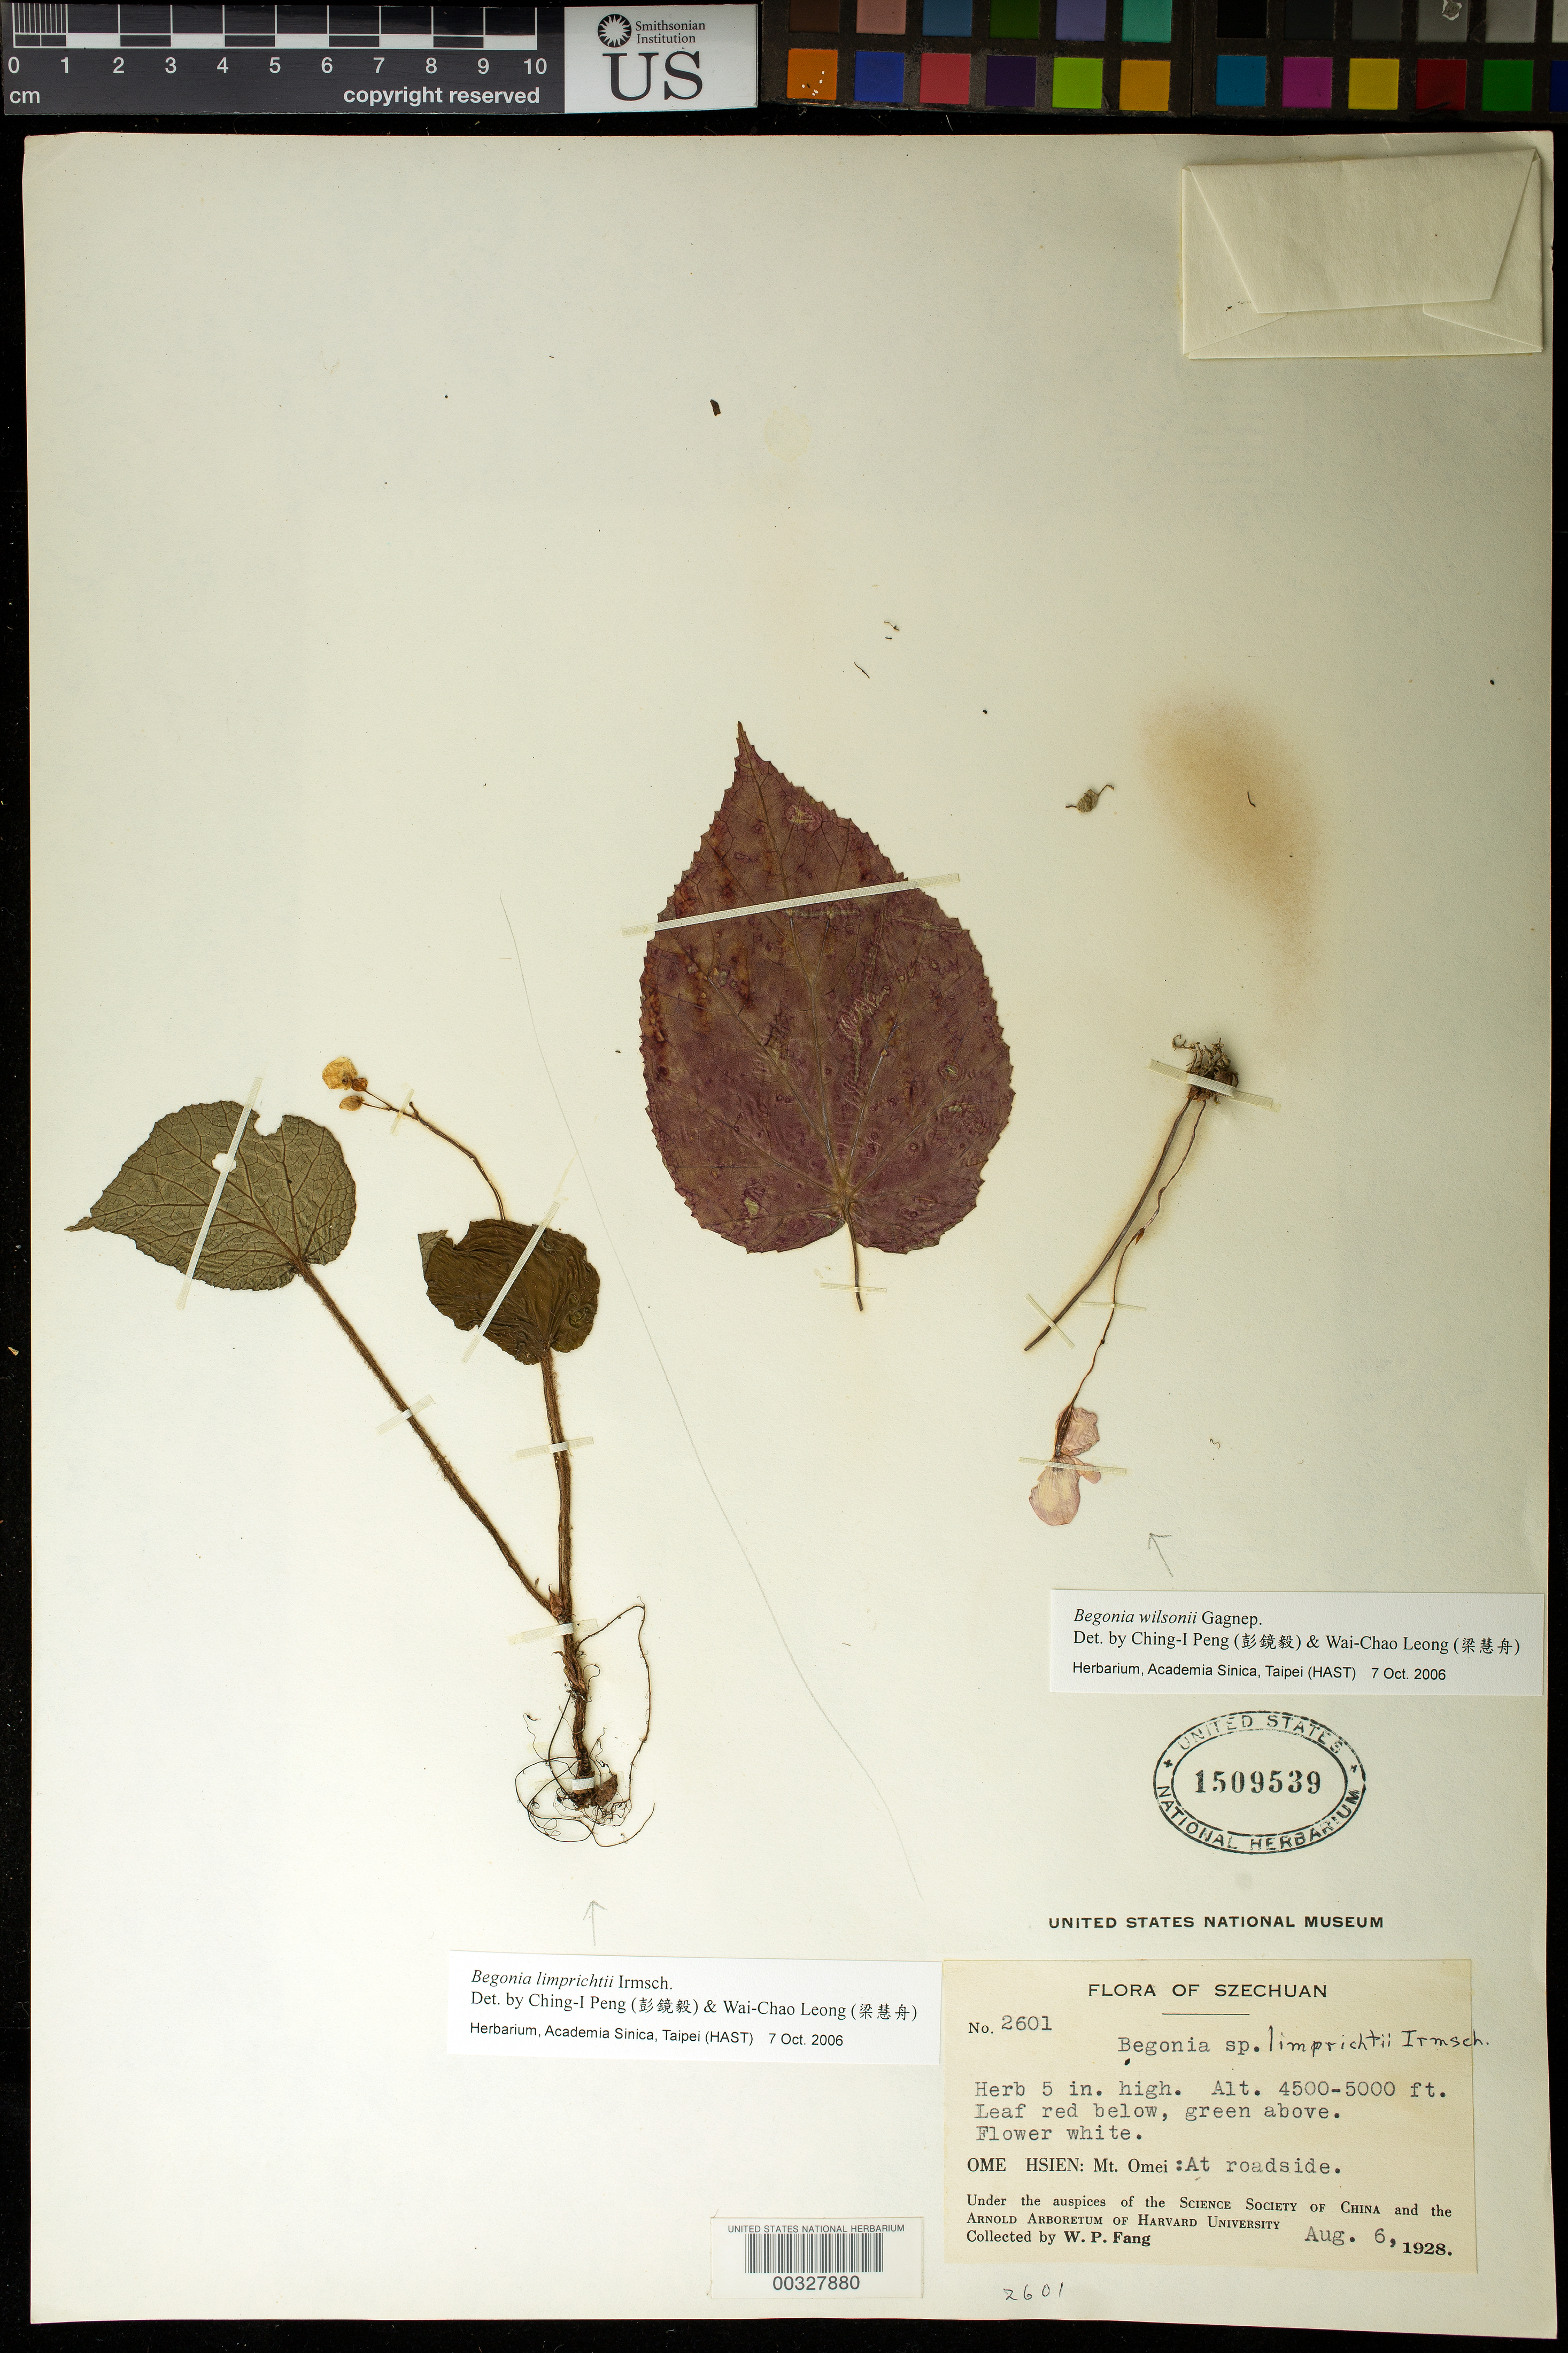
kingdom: Plantae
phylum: Tracheophyta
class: Magnoliopsida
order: Cucurbitales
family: Begoniaceae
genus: Begonia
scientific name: Begonia limprichtii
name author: Irmsch.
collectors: W. P. Fang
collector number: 2601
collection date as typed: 06 Aug 1928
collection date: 1928-08-06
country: China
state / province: Sichuan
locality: Omei hsien, mt. omei, roadside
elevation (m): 1372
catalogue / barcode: US 1509539